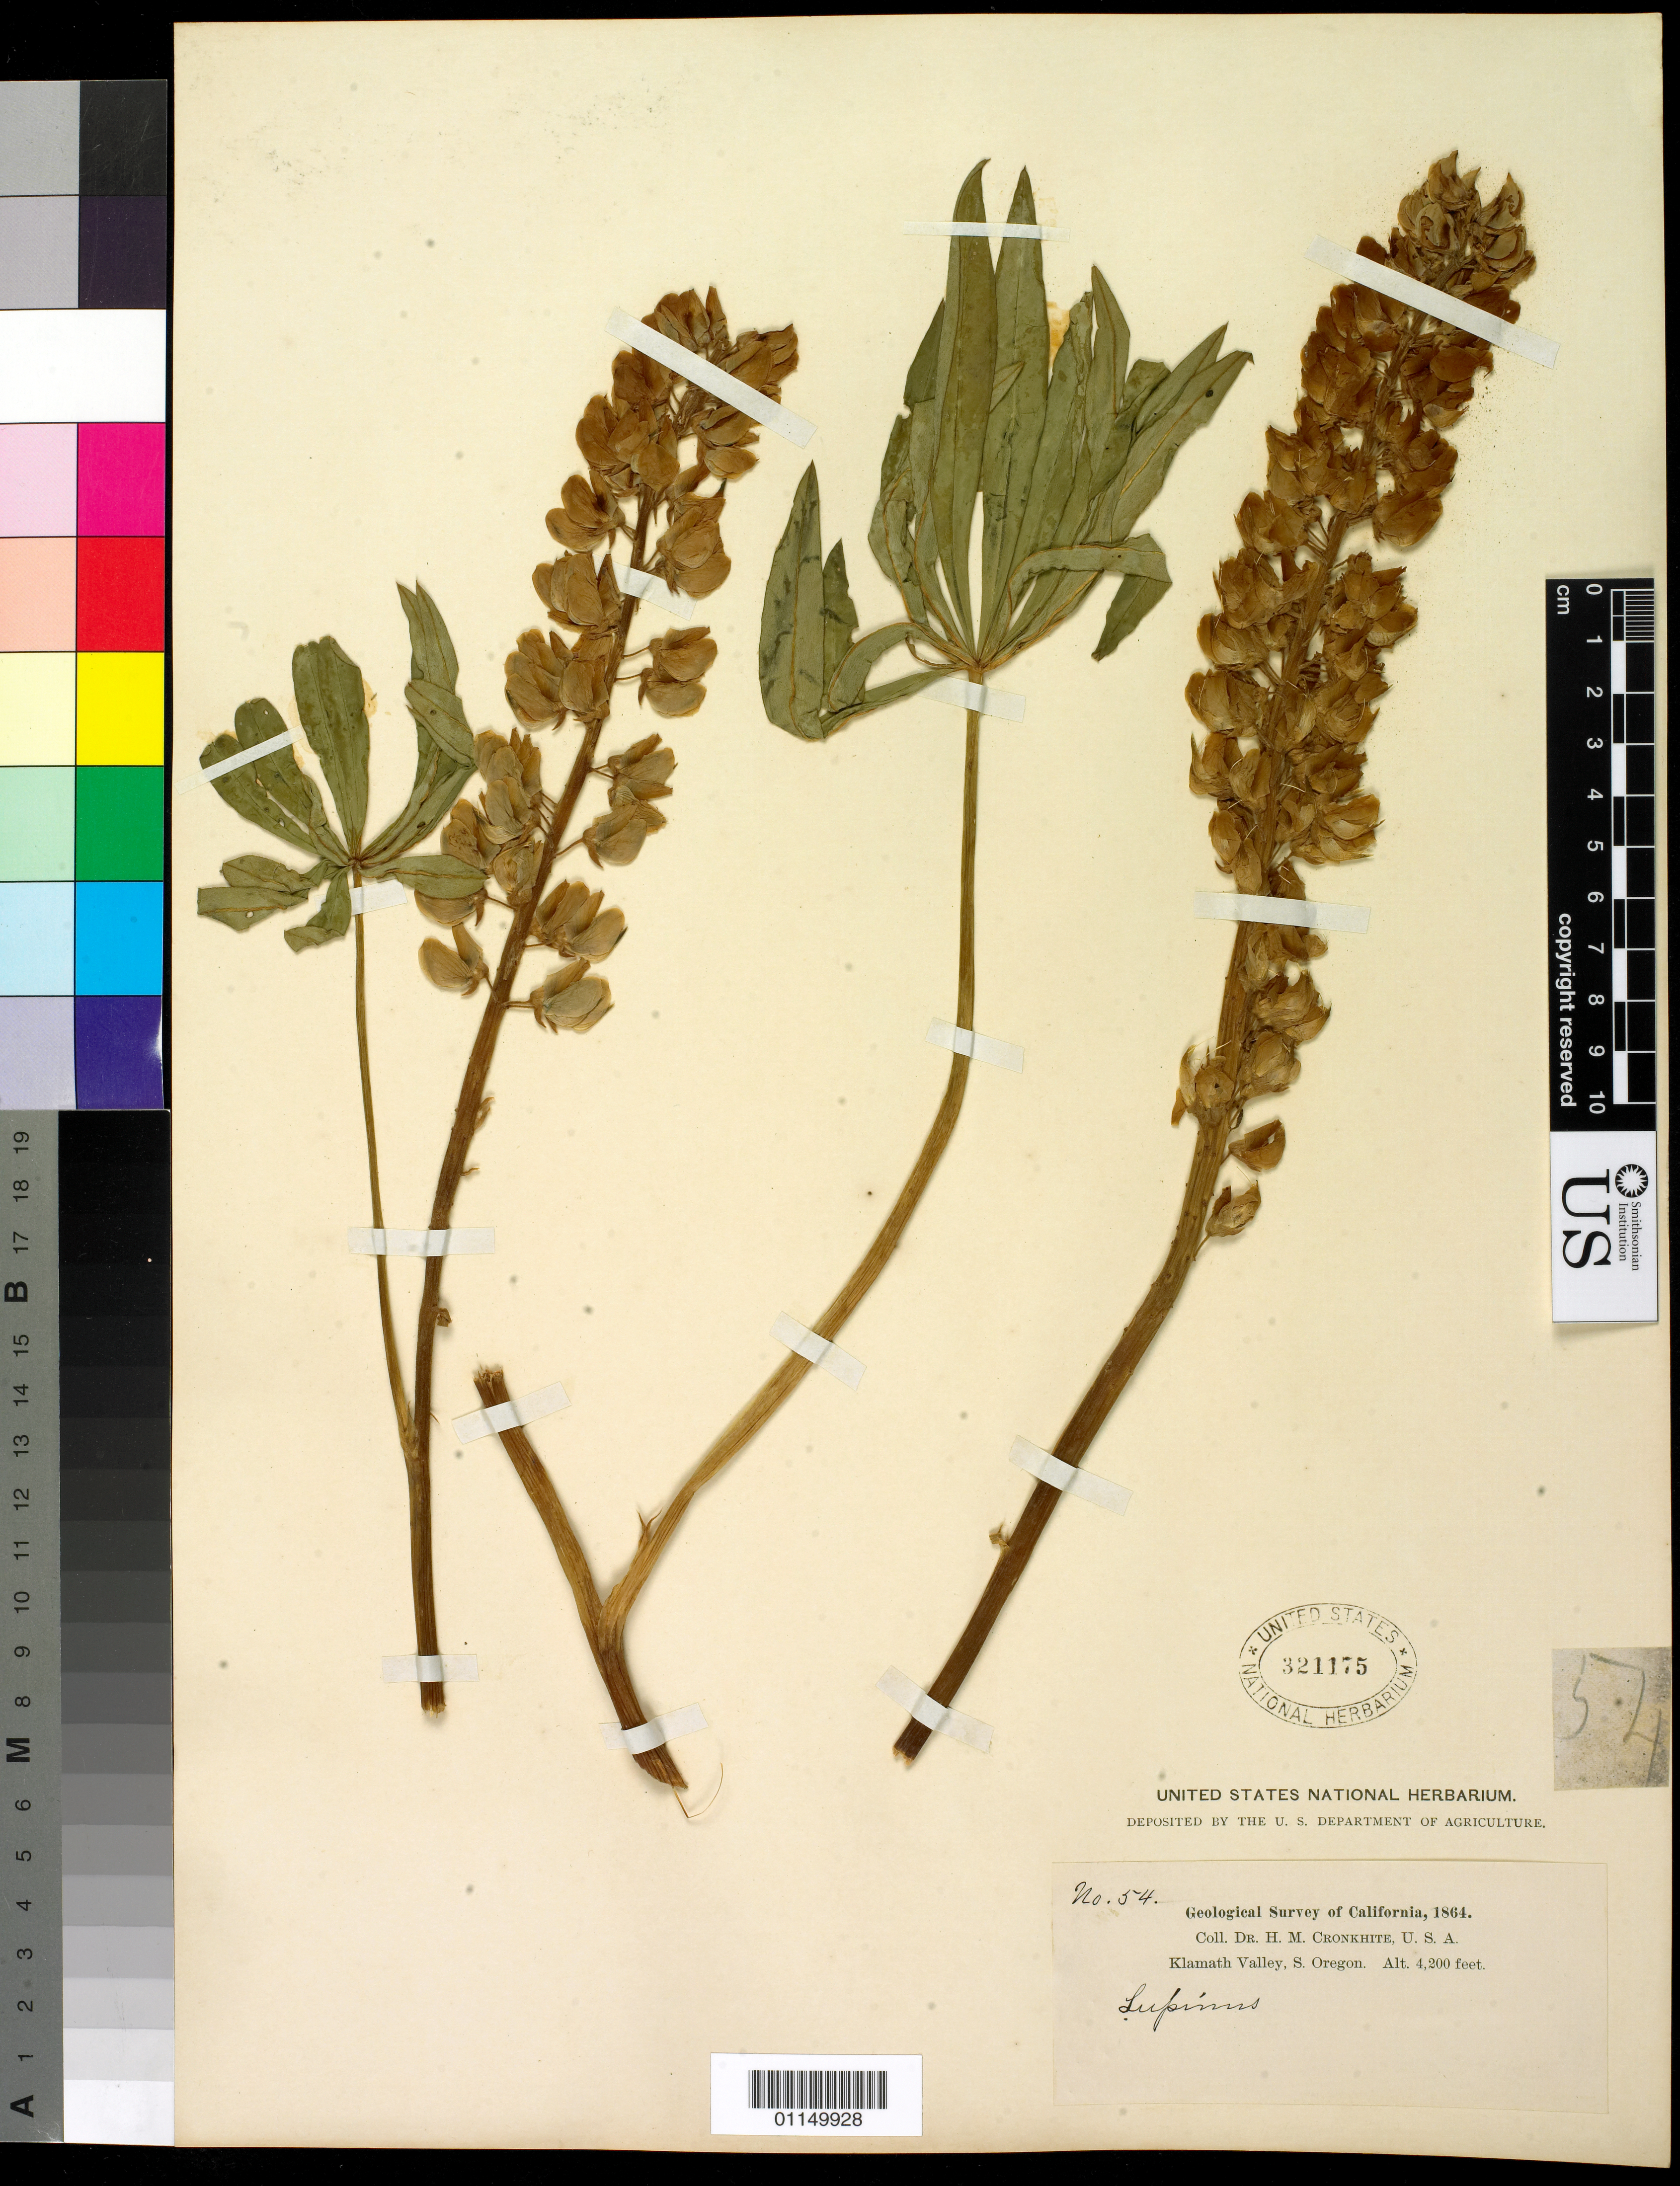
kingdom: Plantae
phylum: Tracheophyta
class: Magnoliopsida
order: Fabales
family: Fabaceae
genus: Lupinus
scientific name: Lupinus sp.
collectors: H. M. Cronkhite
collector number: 54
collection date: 1864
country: United States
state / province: Oregon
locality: Klamath Valley, S. Oregon.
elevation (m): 1280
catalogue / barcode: US 321175